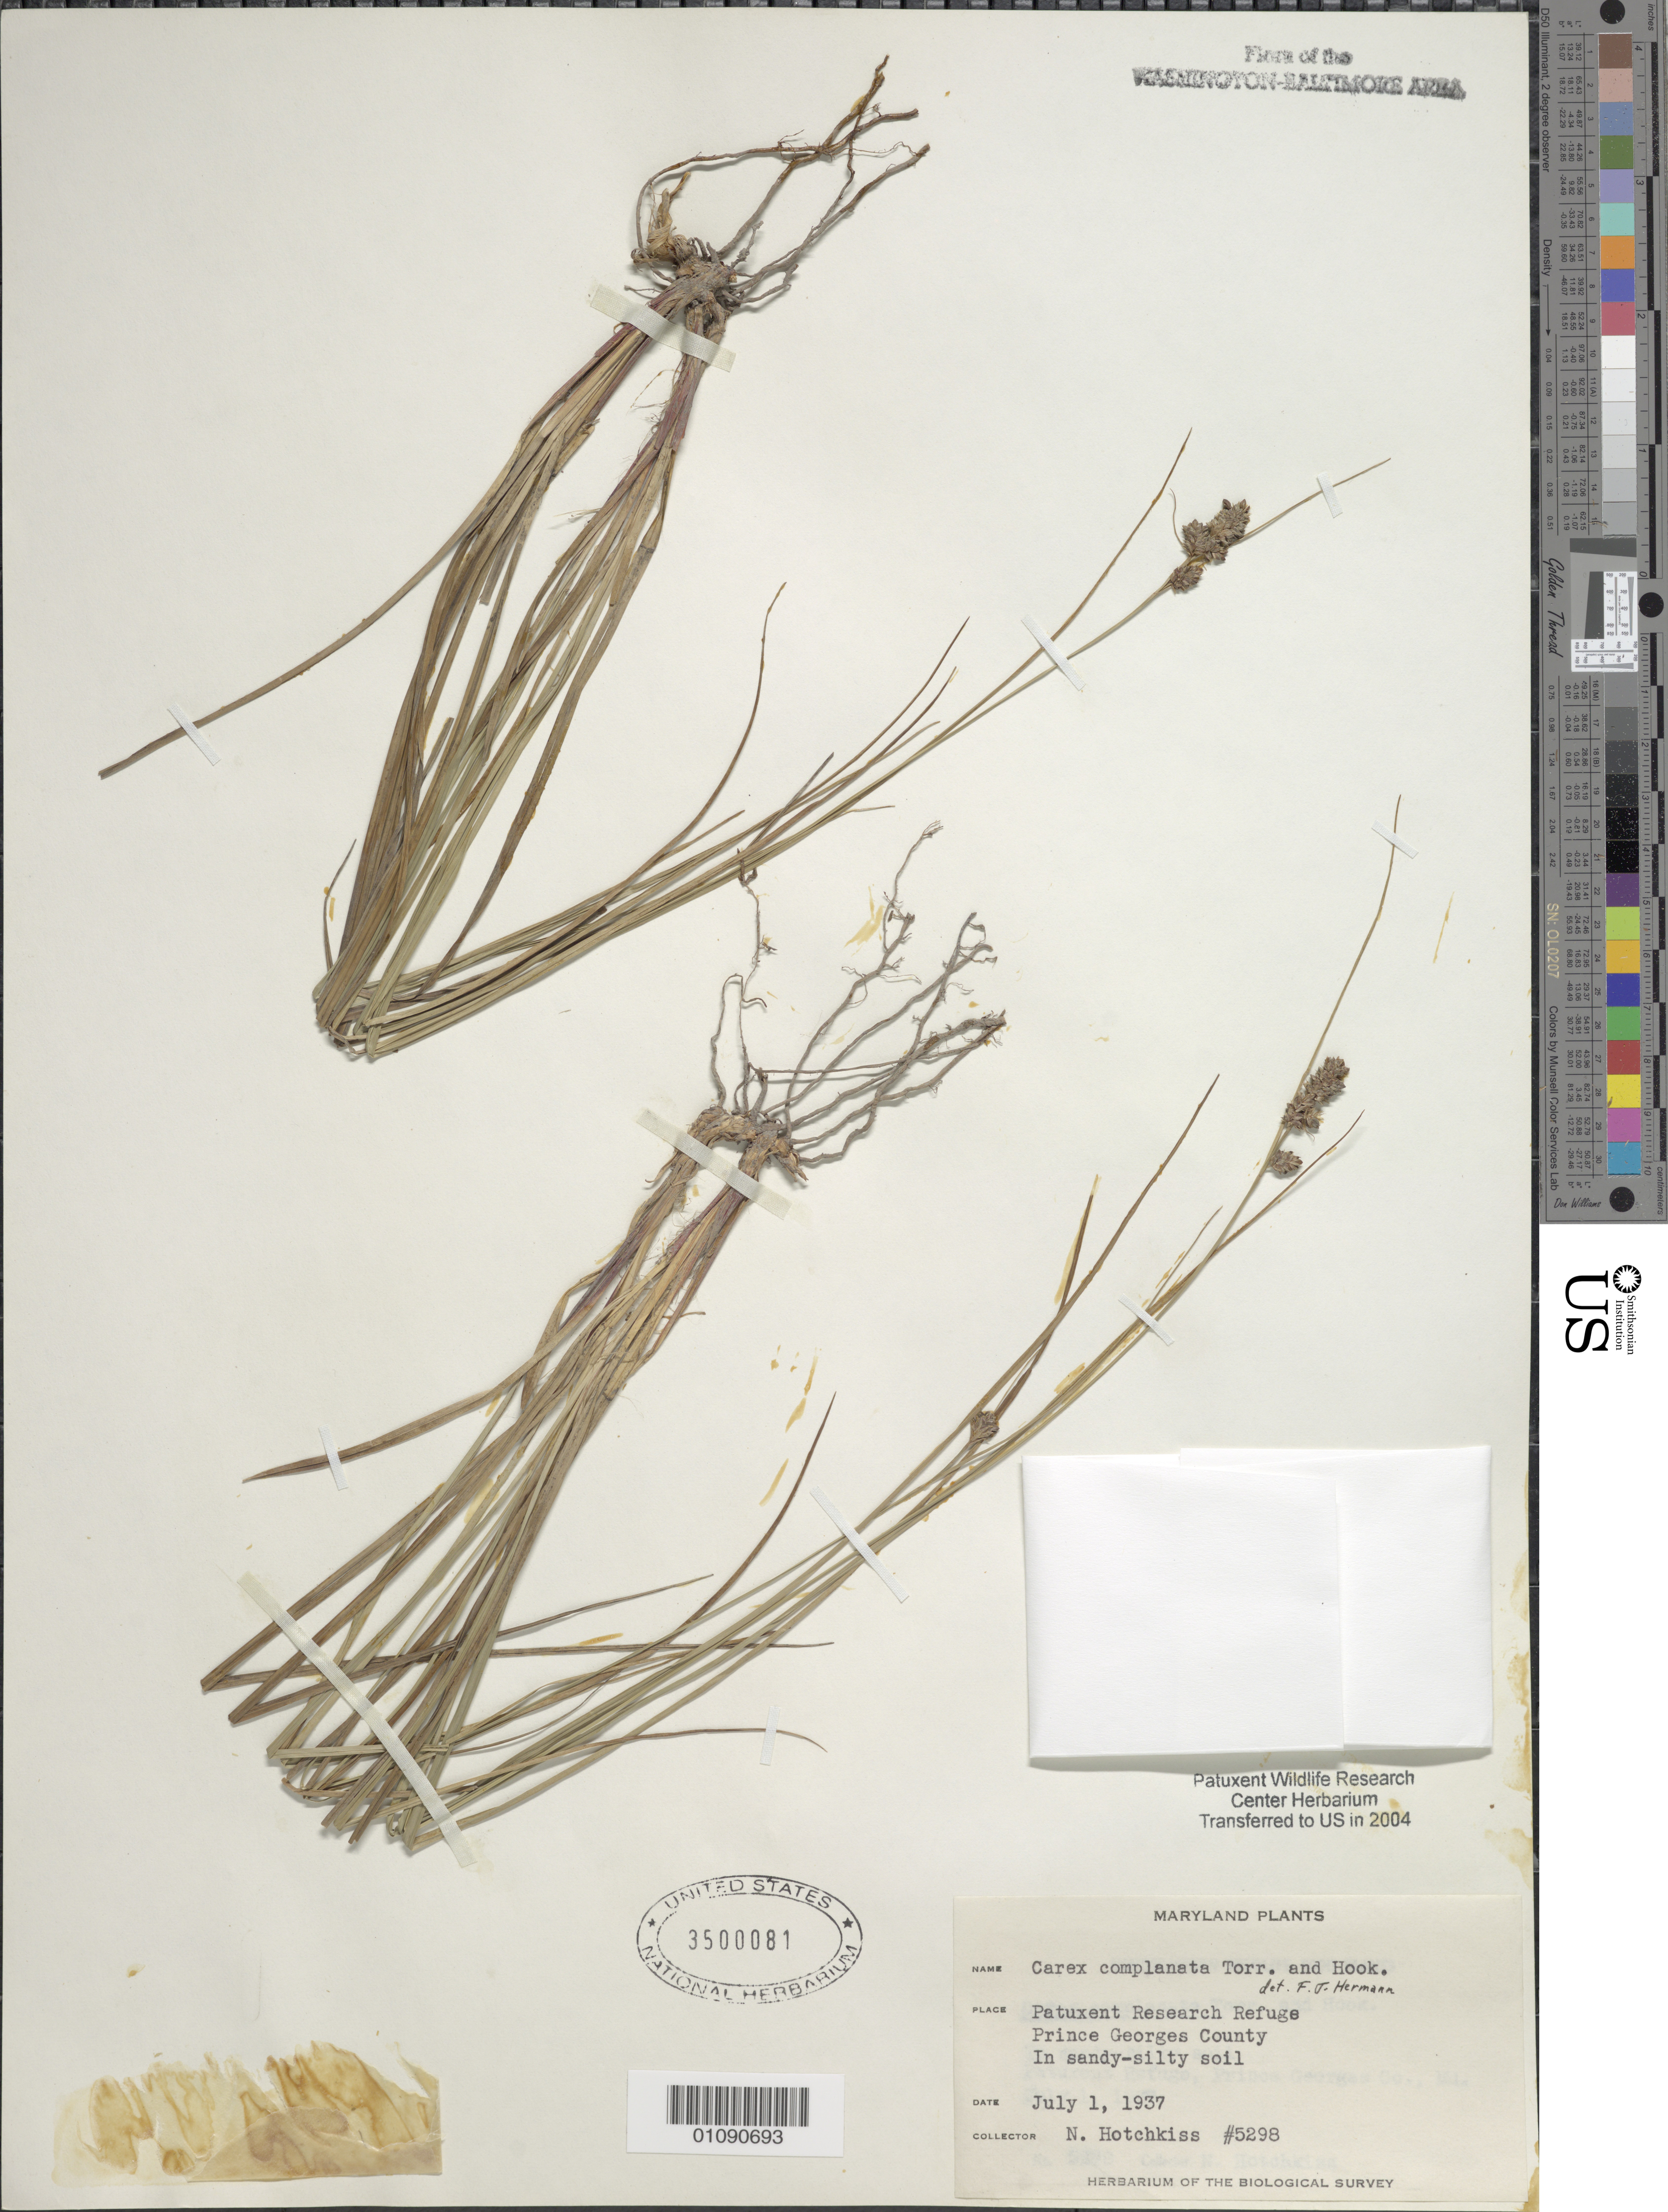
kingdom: Plantae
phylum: Tracheophyta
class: Liliopsida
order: Poales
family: Cyperaceae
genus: Carex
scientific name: Carex complanata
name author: Torr. & Hook.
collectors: N. Hotchkiss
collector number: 5298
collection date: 1937-07-01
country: United States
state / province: Maryland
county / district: Prince George's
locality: Patuxent Wildlife Refuge.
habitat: In sandy-silty soil.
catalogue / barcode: US 3500081